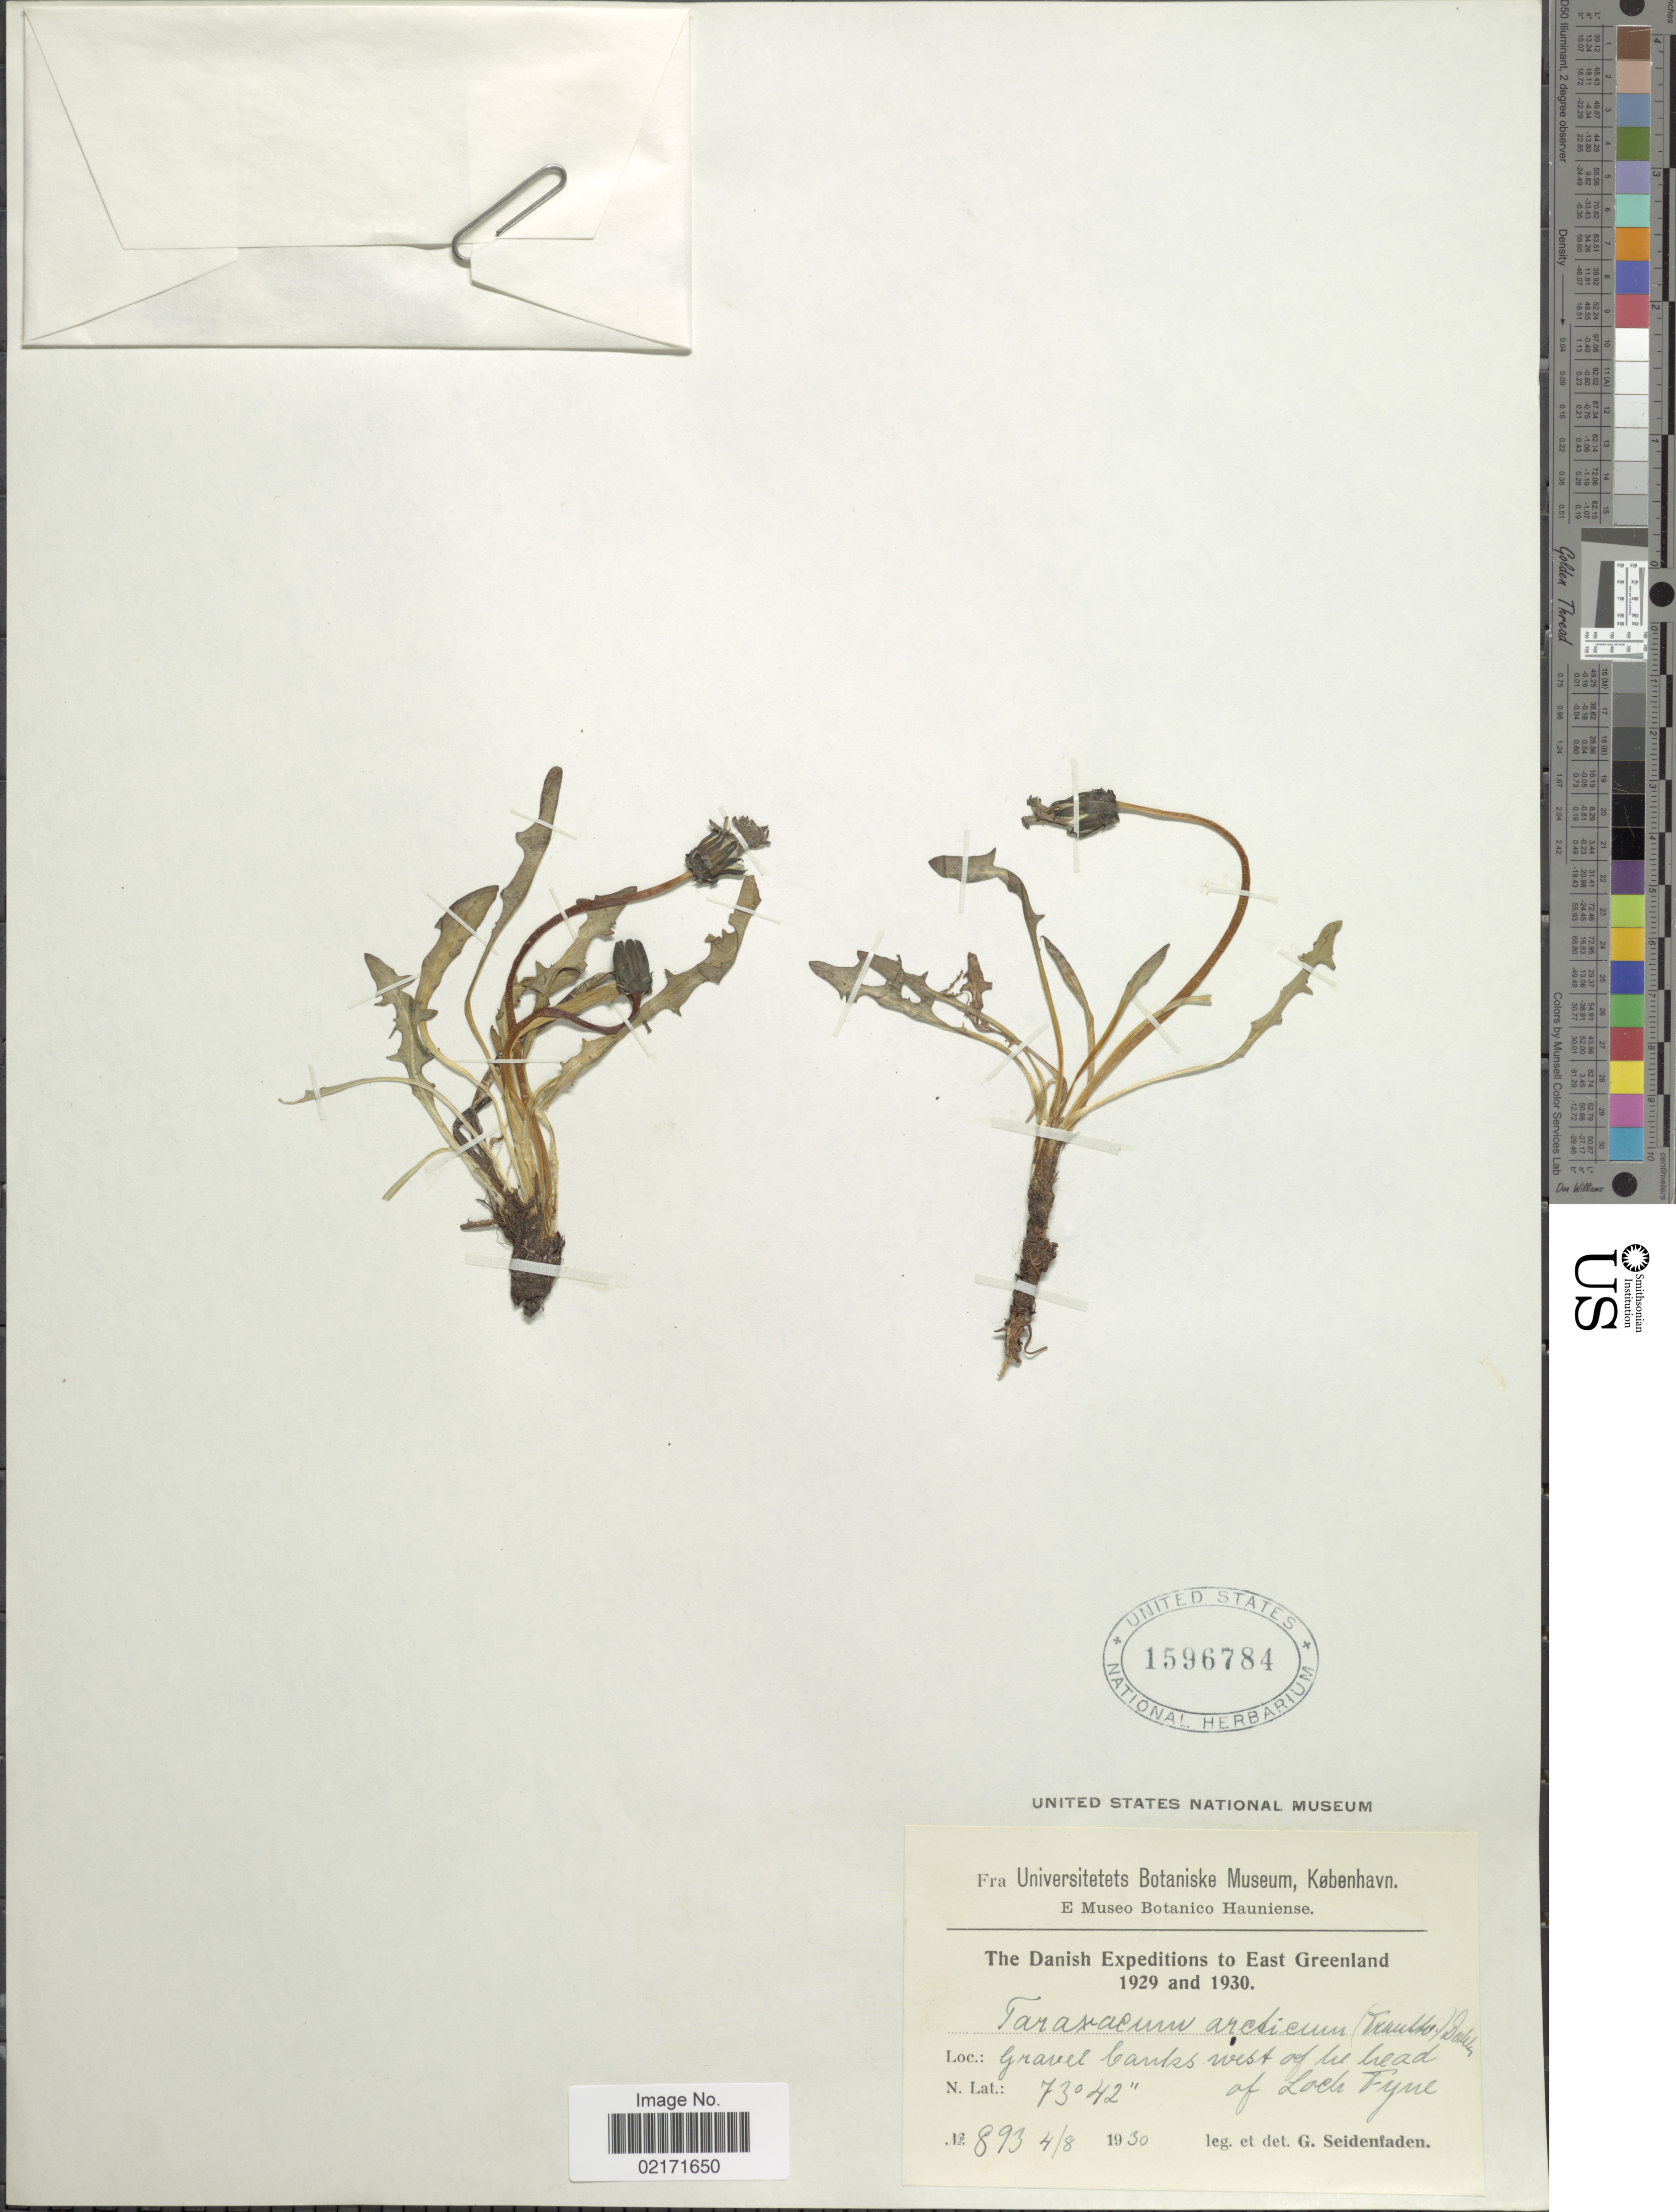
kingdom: Plantae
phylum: Tracheophyta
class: Magnoliopsida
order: Asterales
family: Asteraceae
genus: Taraxacum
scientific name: Taraxacum arcticum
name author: (Trautv.) Dahlst.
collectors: G. Seidenfaden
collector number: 893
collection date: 1930-08-04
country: Greenland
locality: The Danish to East Greenland. Gravel banks west of the head of Loch Fyne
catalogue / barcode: US 1596784